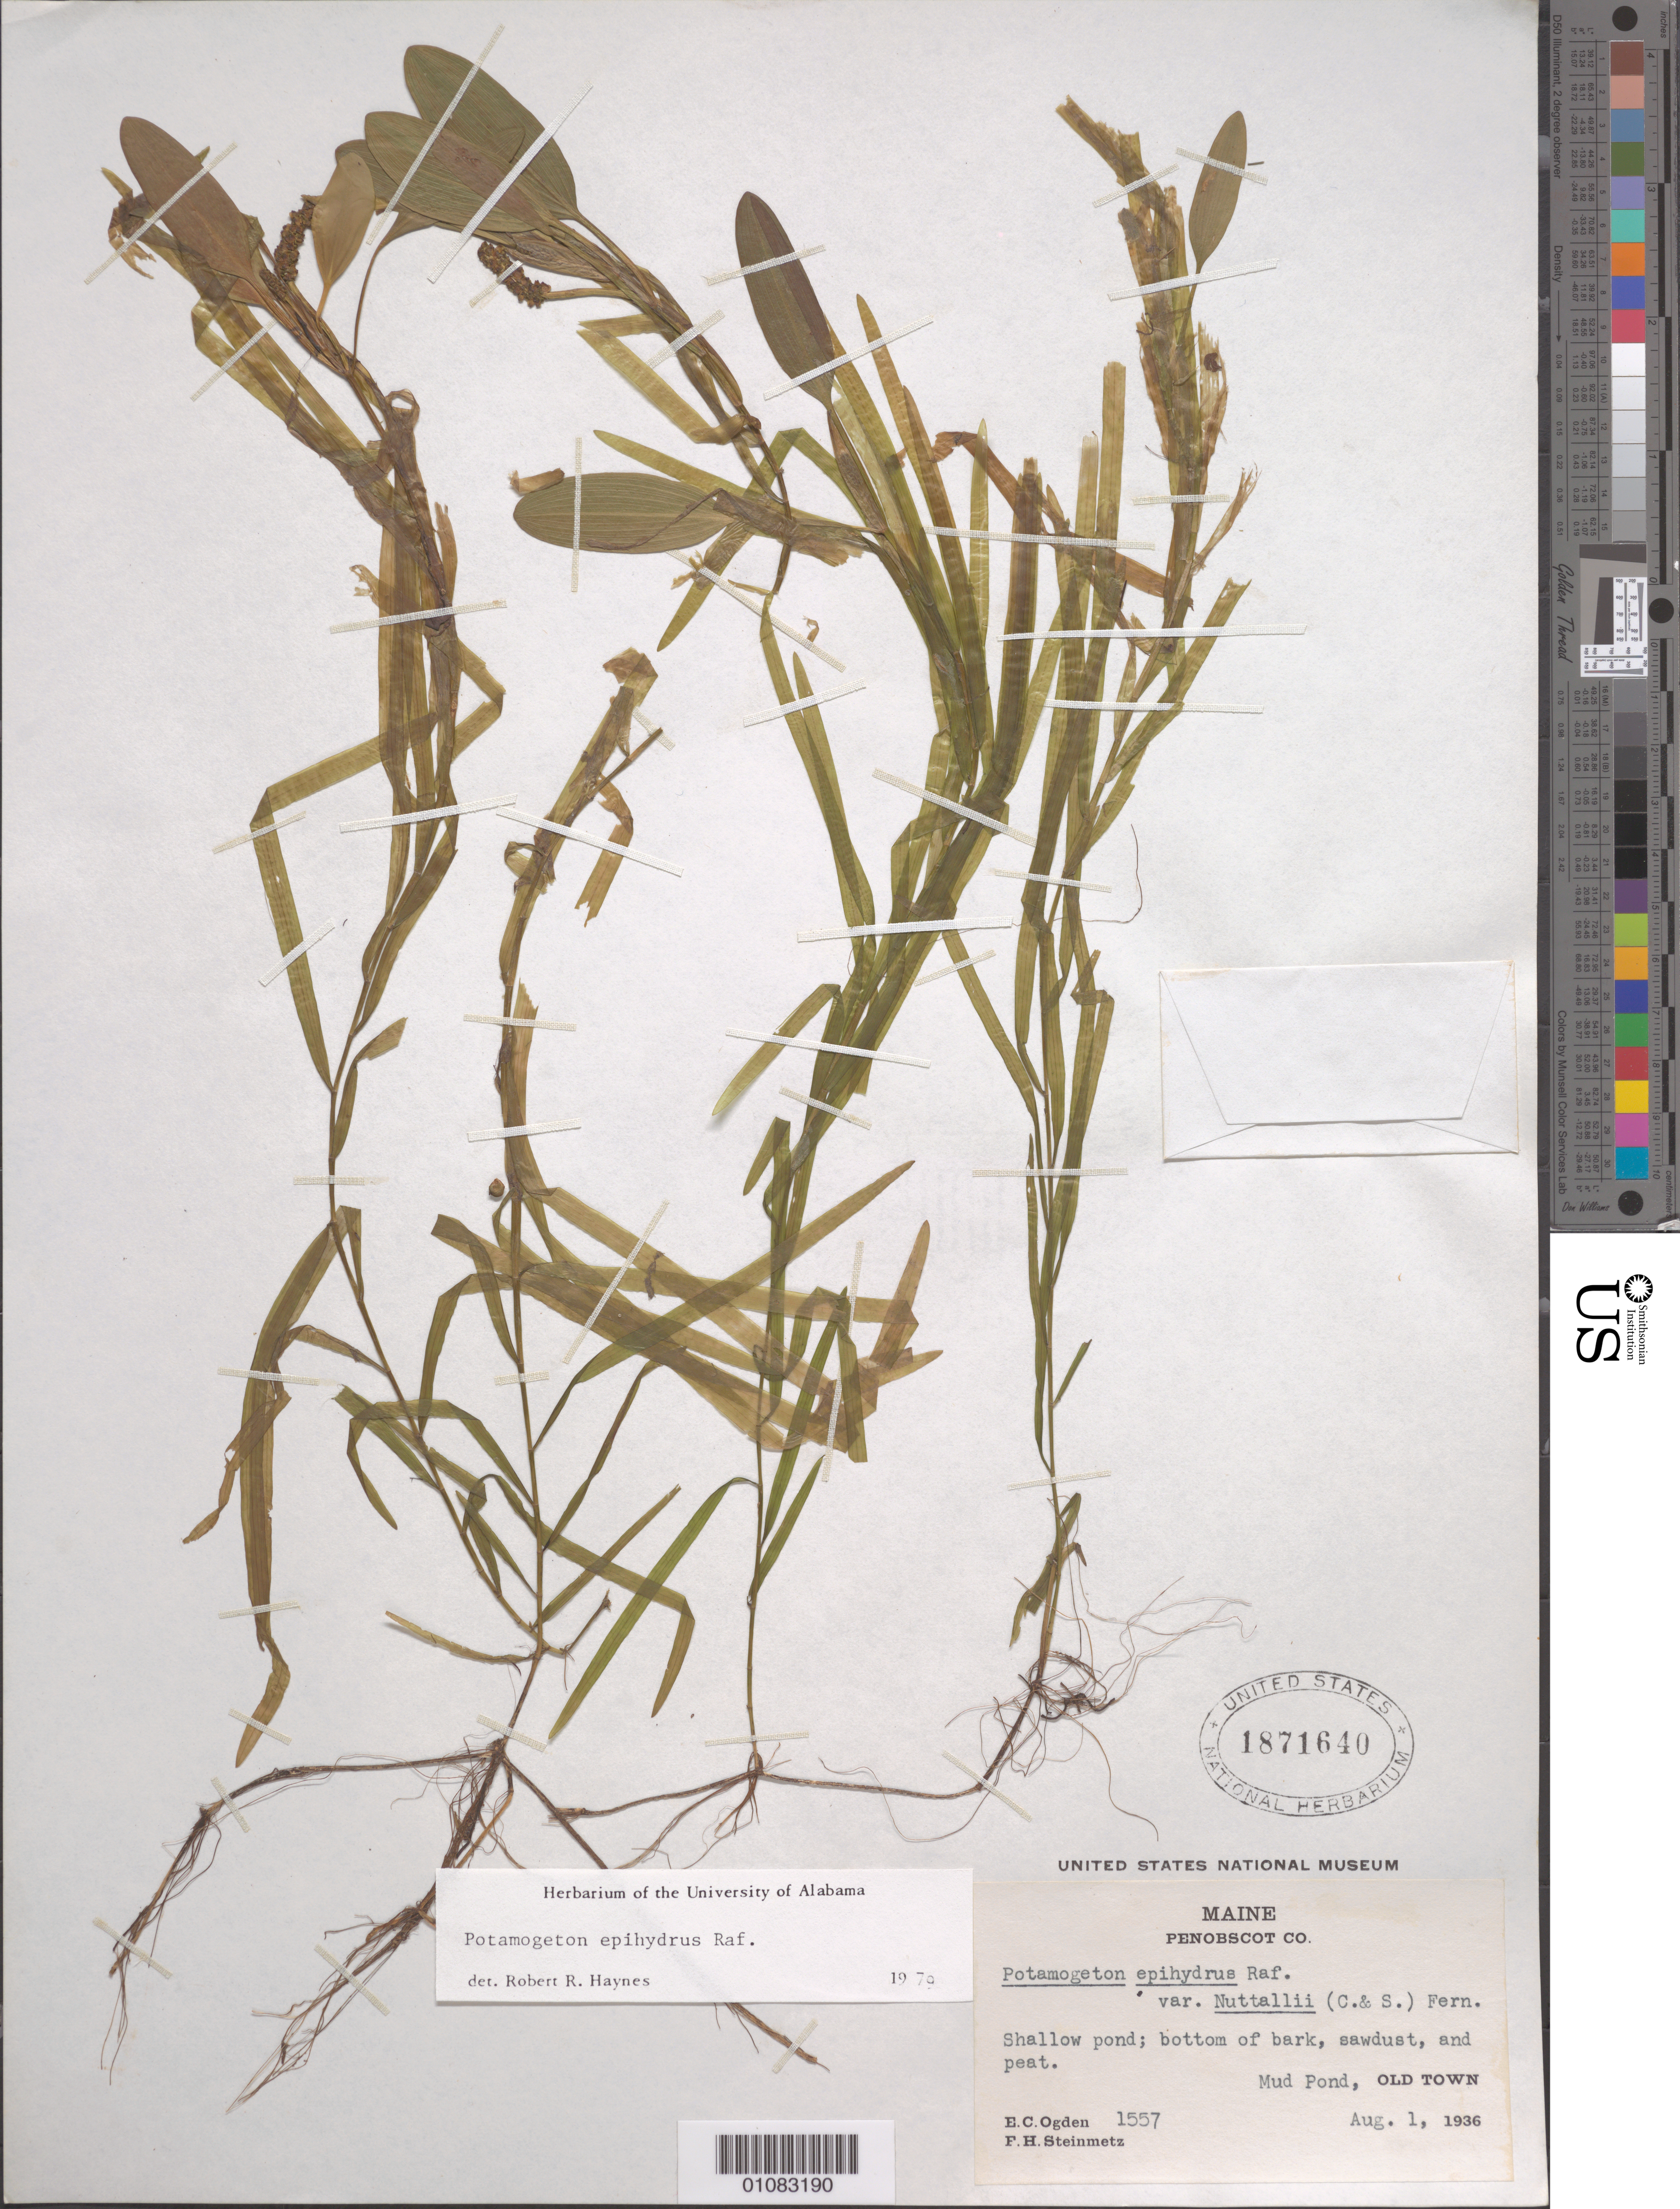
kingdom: Plantae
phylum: Tracheophyta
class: Liliopsida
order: Alismatales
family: Potamogetonaceae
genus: Potamogeton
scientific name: Potamogeton epihydrus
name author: Raf.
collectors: E. Ogden & F. H. Steinmetz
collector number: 1557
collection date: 1936-08-01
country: United States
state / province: Maine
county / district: Penobscot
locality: Old Town, Mud Pond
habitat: Shallow pool; bottom of bark, sawdust, and peat.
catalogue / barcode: US 1871640